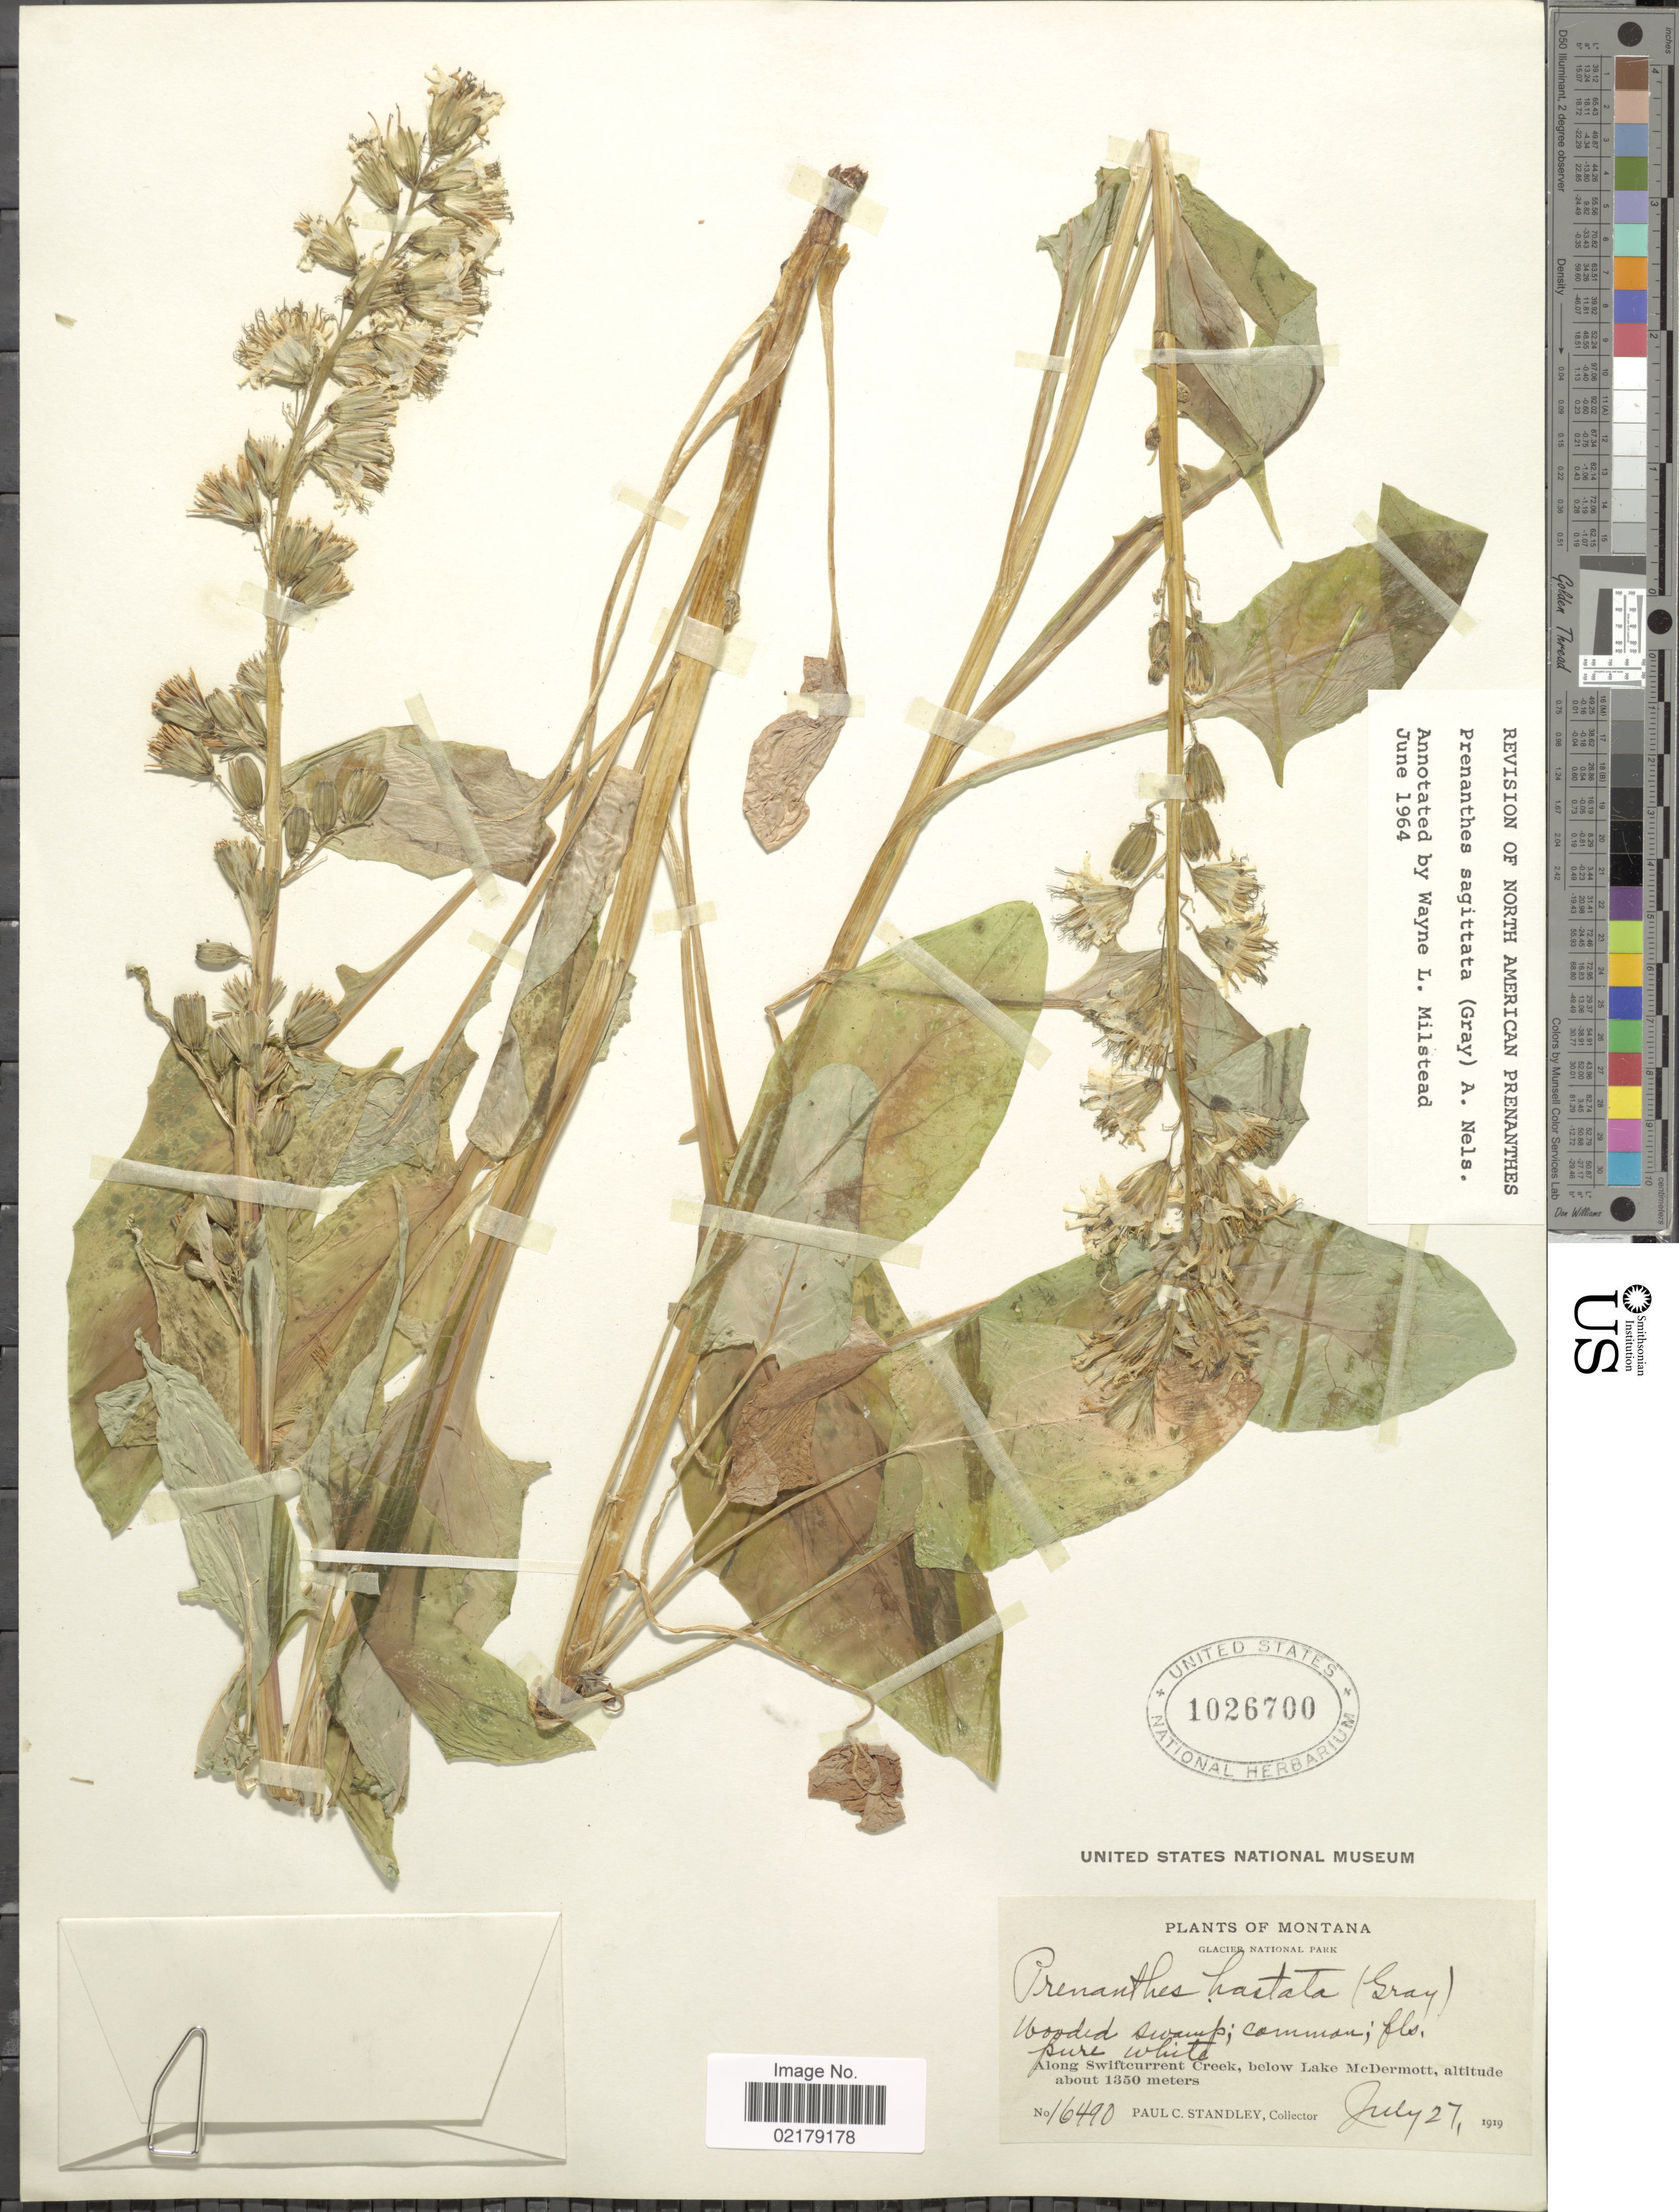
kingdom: Plantae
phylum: Tracheophyta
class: Magnoliopsida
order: Asterales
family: Asteraceae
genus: Nabalus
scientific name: Nabalus sagittatus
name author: (A. Gray) Rydb.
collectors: P. C. Standley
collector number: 16490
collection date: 1919-07-27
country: United States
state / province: Montana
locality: Wooded swamp; common Along Swiftcurrent Creek, below Lake McDermott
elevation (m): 1350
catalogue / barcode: US 1026700